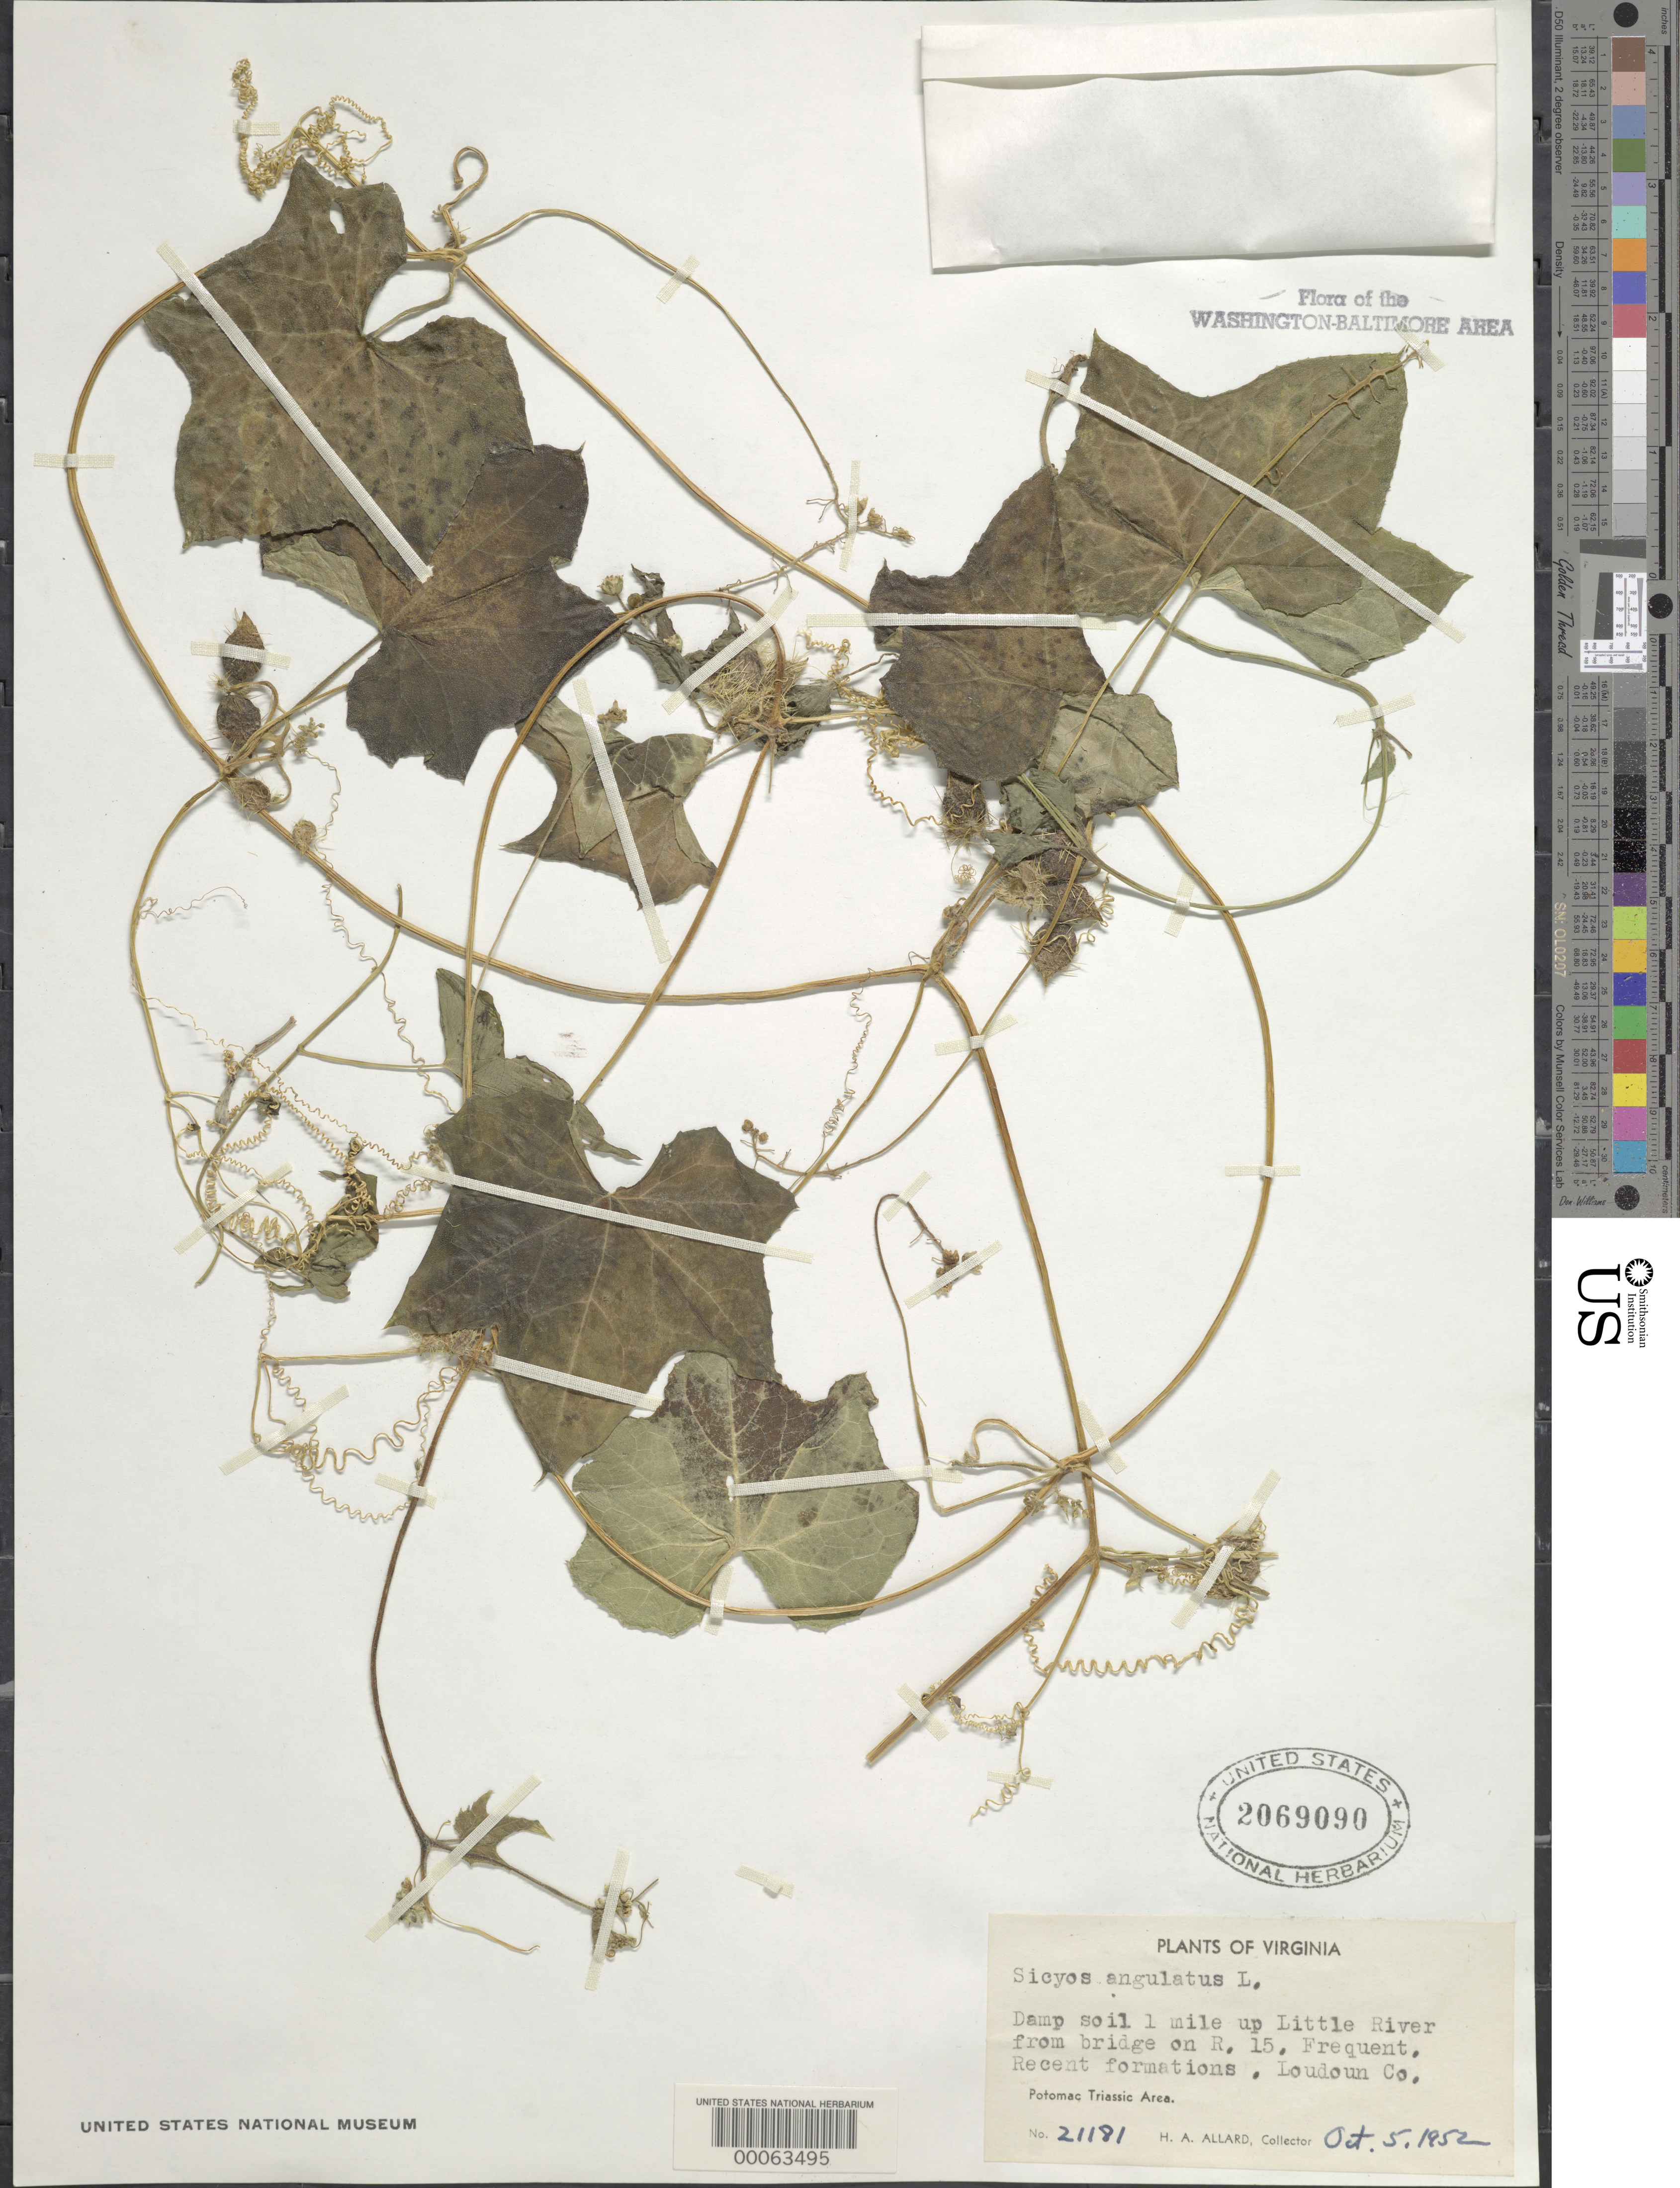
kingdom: Plantae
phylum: Tracheophyta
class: Magnoliopsida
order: Cucurbitales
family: Cucurbitaceae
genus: Sicyos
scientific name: Sicyos angulatus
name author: L.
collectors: H. A. Allard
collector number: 21181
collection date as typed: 05 Oct 1952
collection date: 1952-10-05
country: United States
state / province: Virginia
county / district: Loudoun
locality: Upstream from Bridge on Rt. 15 on Little River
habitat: Damp soil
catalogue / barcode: US 2069090